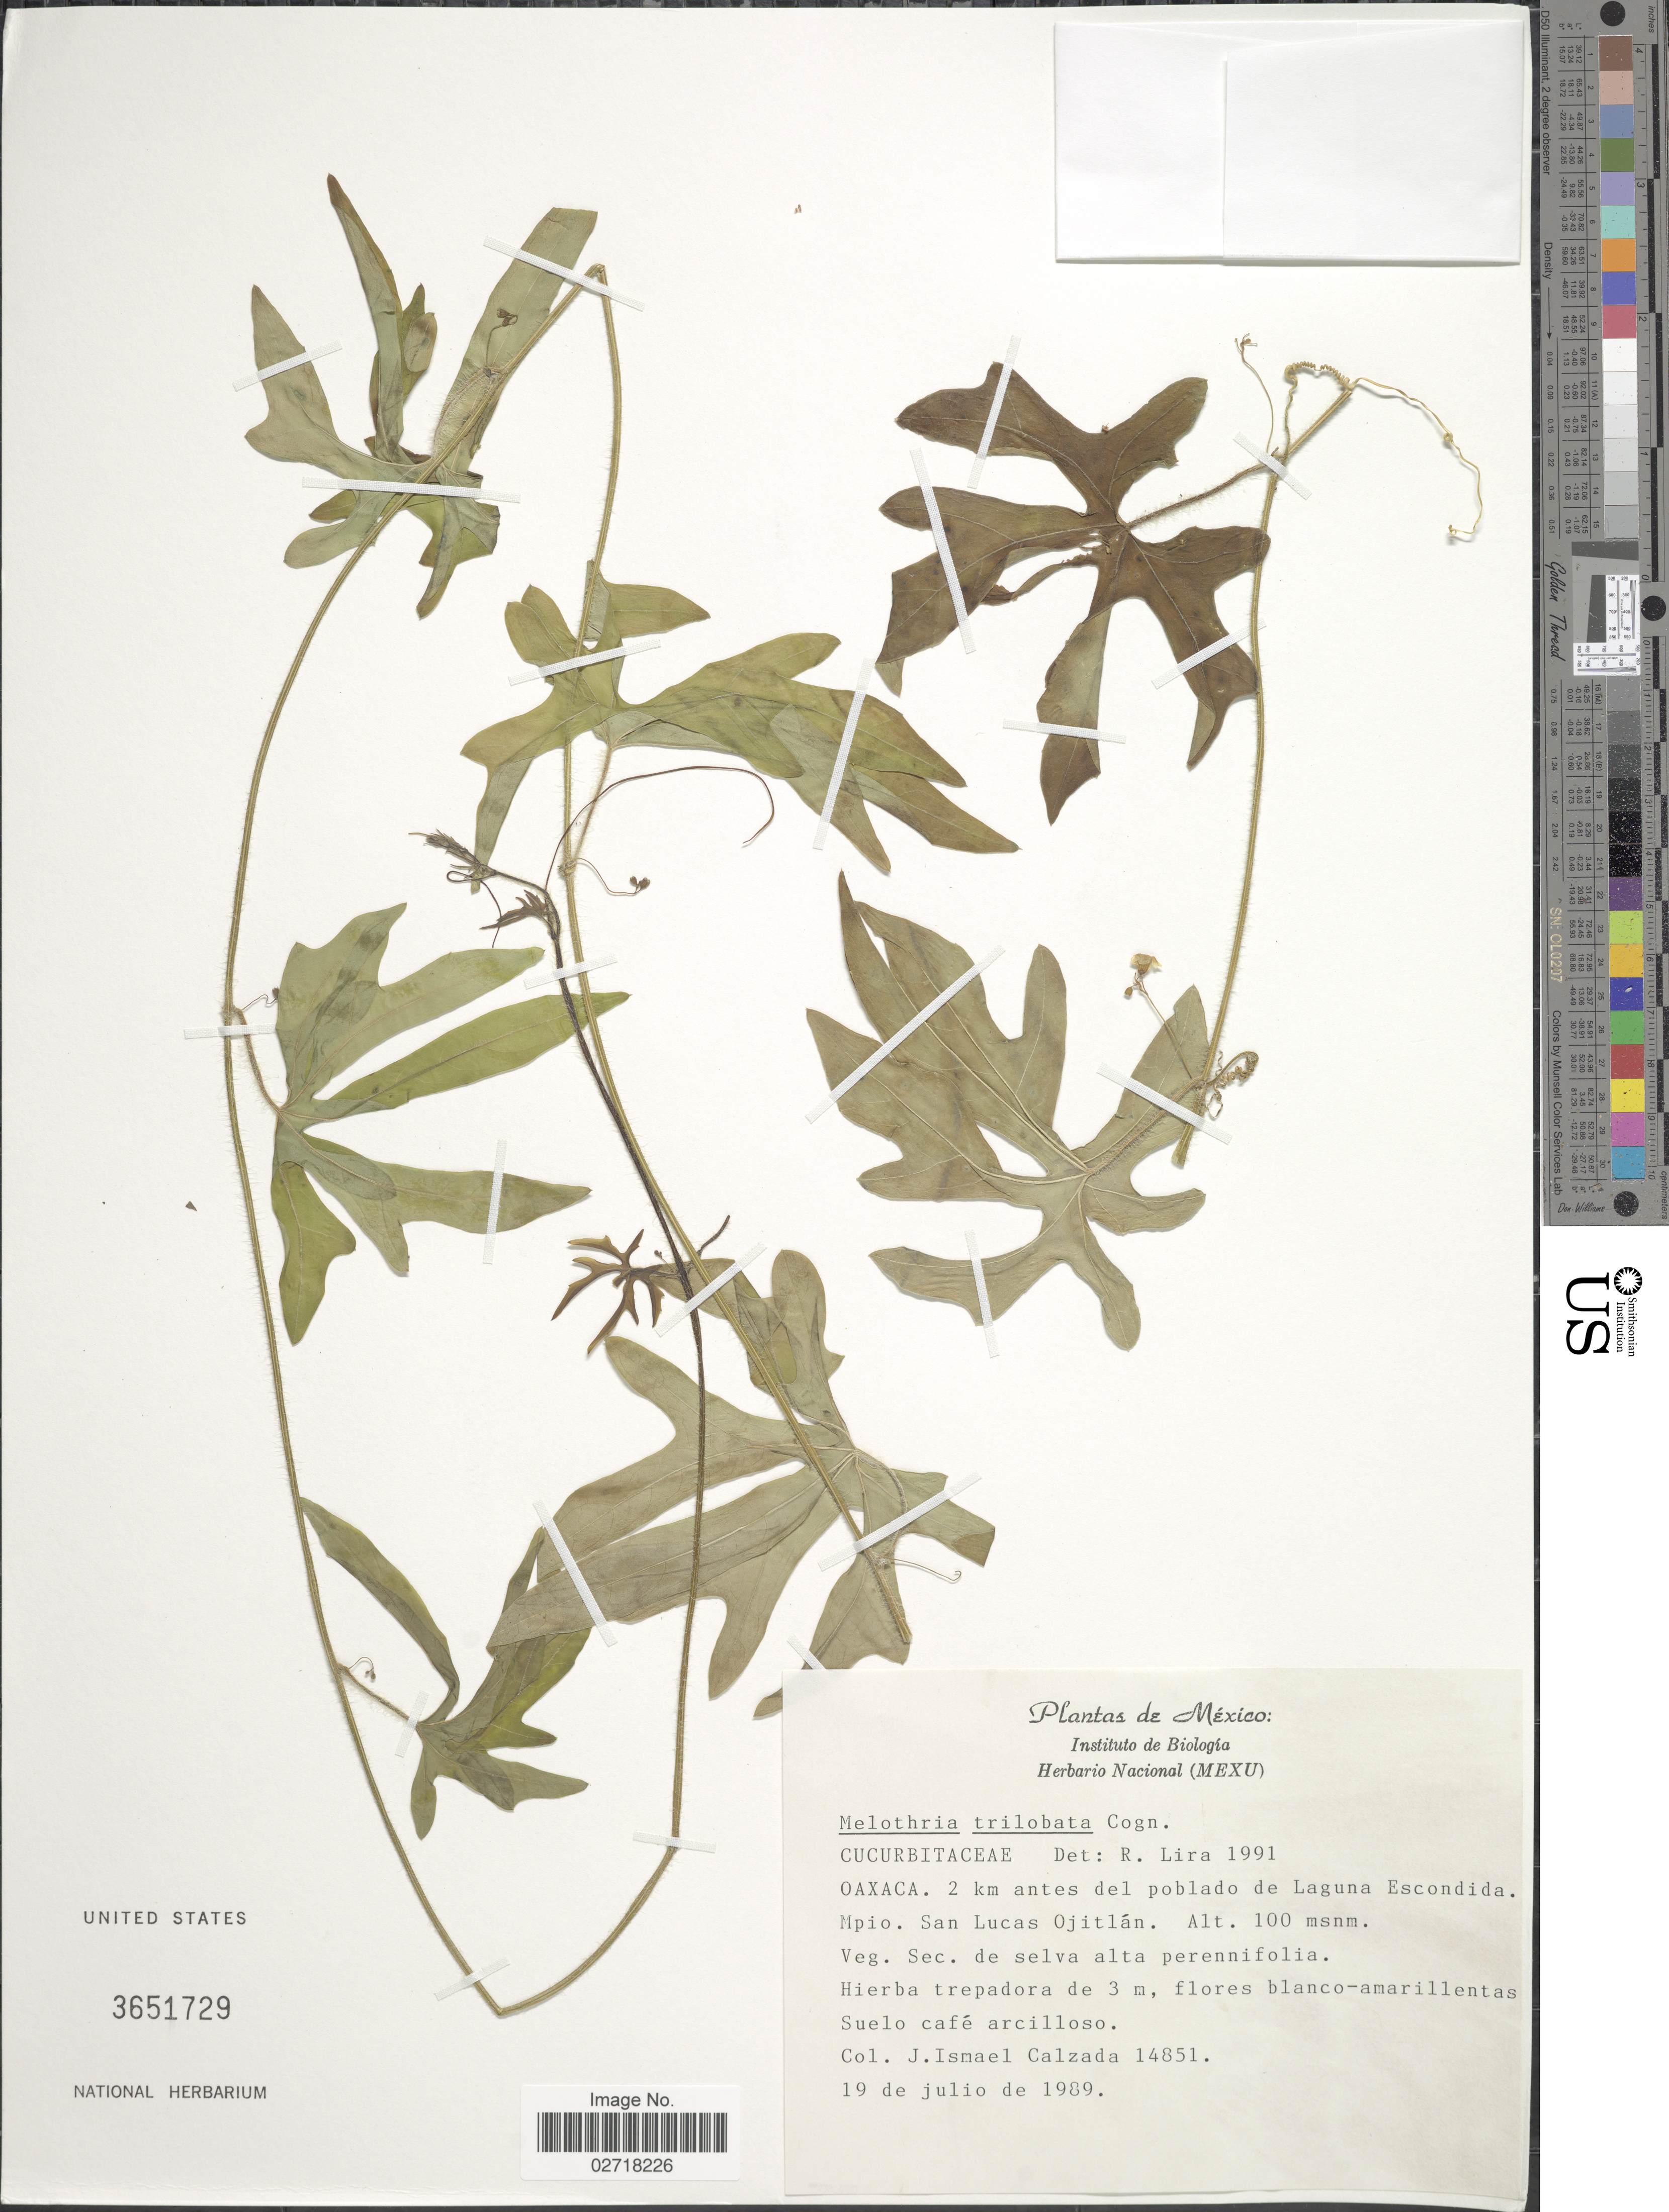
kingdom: Plantae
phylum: Tracheophyta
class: Magnoliopsida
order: Cucurbitales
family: Cucurbitaceae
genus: Melothria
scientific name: Melothria trilobata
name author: Cogn.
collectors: J. I. Calzada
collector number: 14851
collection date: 1989-07-19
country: Mexico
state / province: Oaxaca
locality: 2 km antes del poblado de Laguna Escondida Mpio. San Lucas Ojitlan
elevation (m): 100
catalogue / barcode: US 3651729